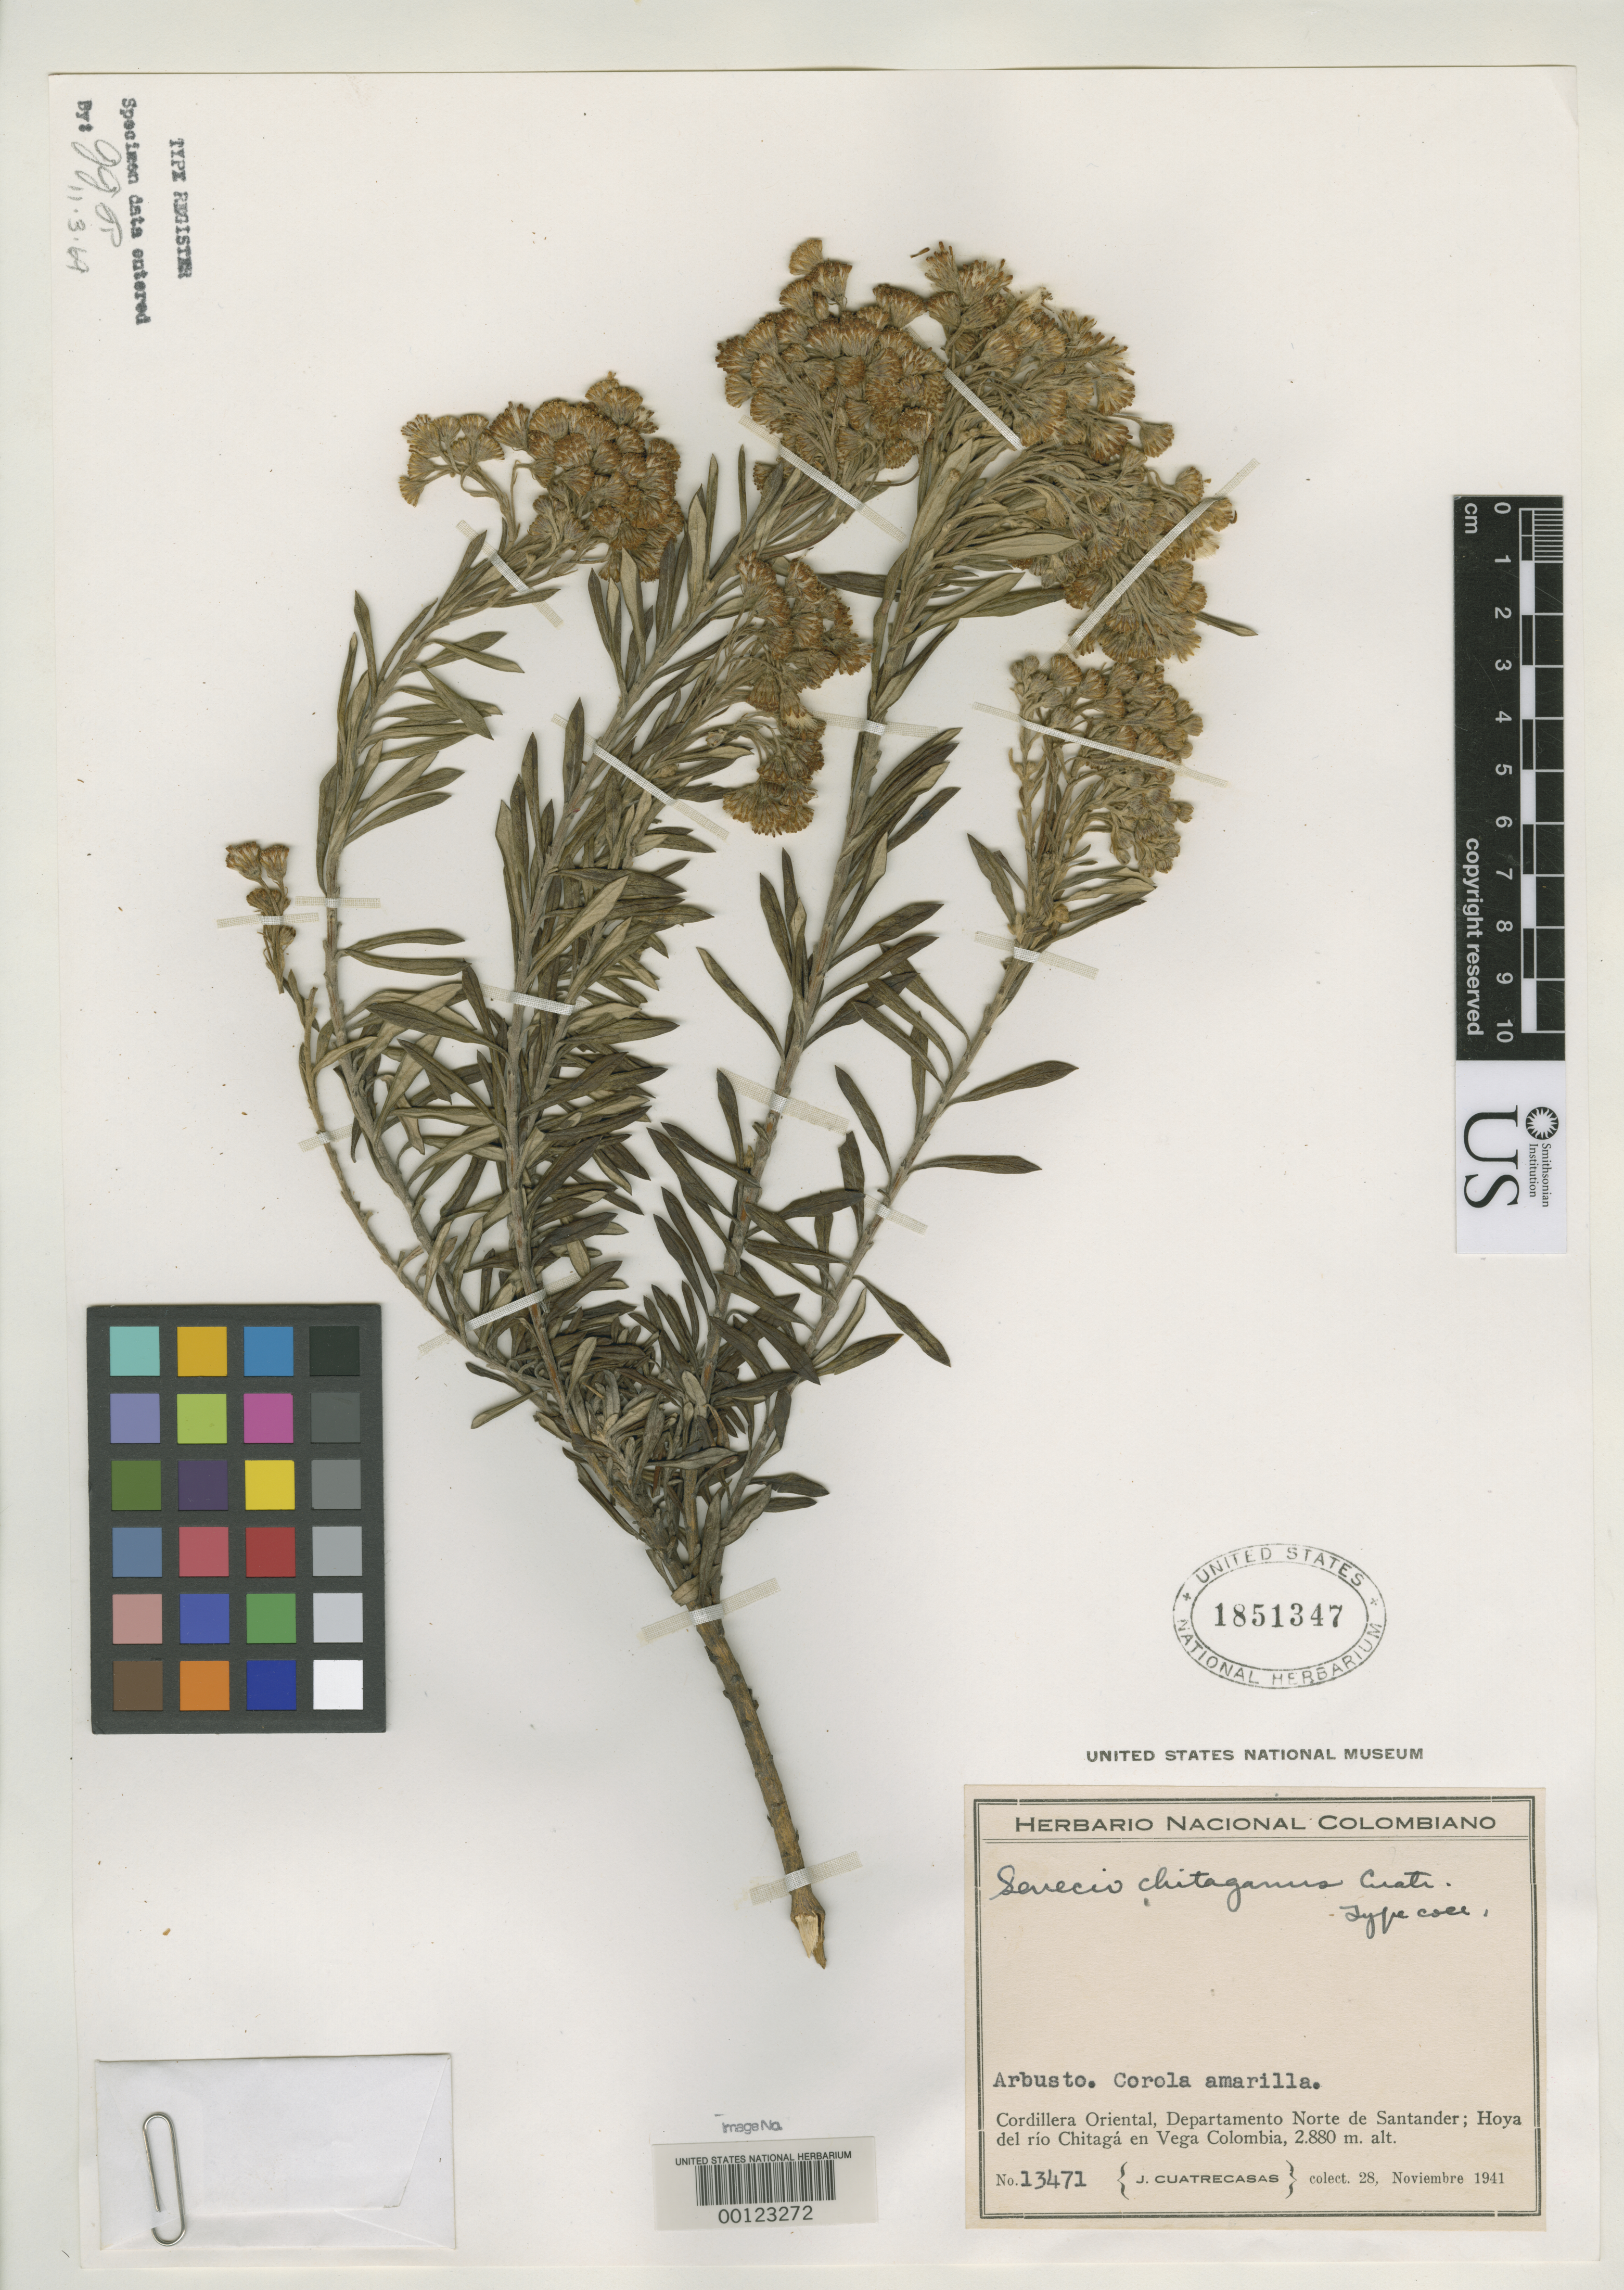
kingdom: Plantae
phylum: Tracheophyta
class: Magnoliopsida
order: Asterales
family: Asteraceae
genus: Senecio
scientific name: Senecio chitaganus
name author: Cuatrec.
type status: Isotype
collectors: J. Cuatrecasas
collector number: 13471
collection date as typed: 28 Nov 1941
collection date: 1941-11-28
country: Colombia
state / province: Norte de Santander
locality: Vega Colombia, Hoya del Rio Chitaga.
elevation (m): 2880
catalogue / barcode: US 1851347